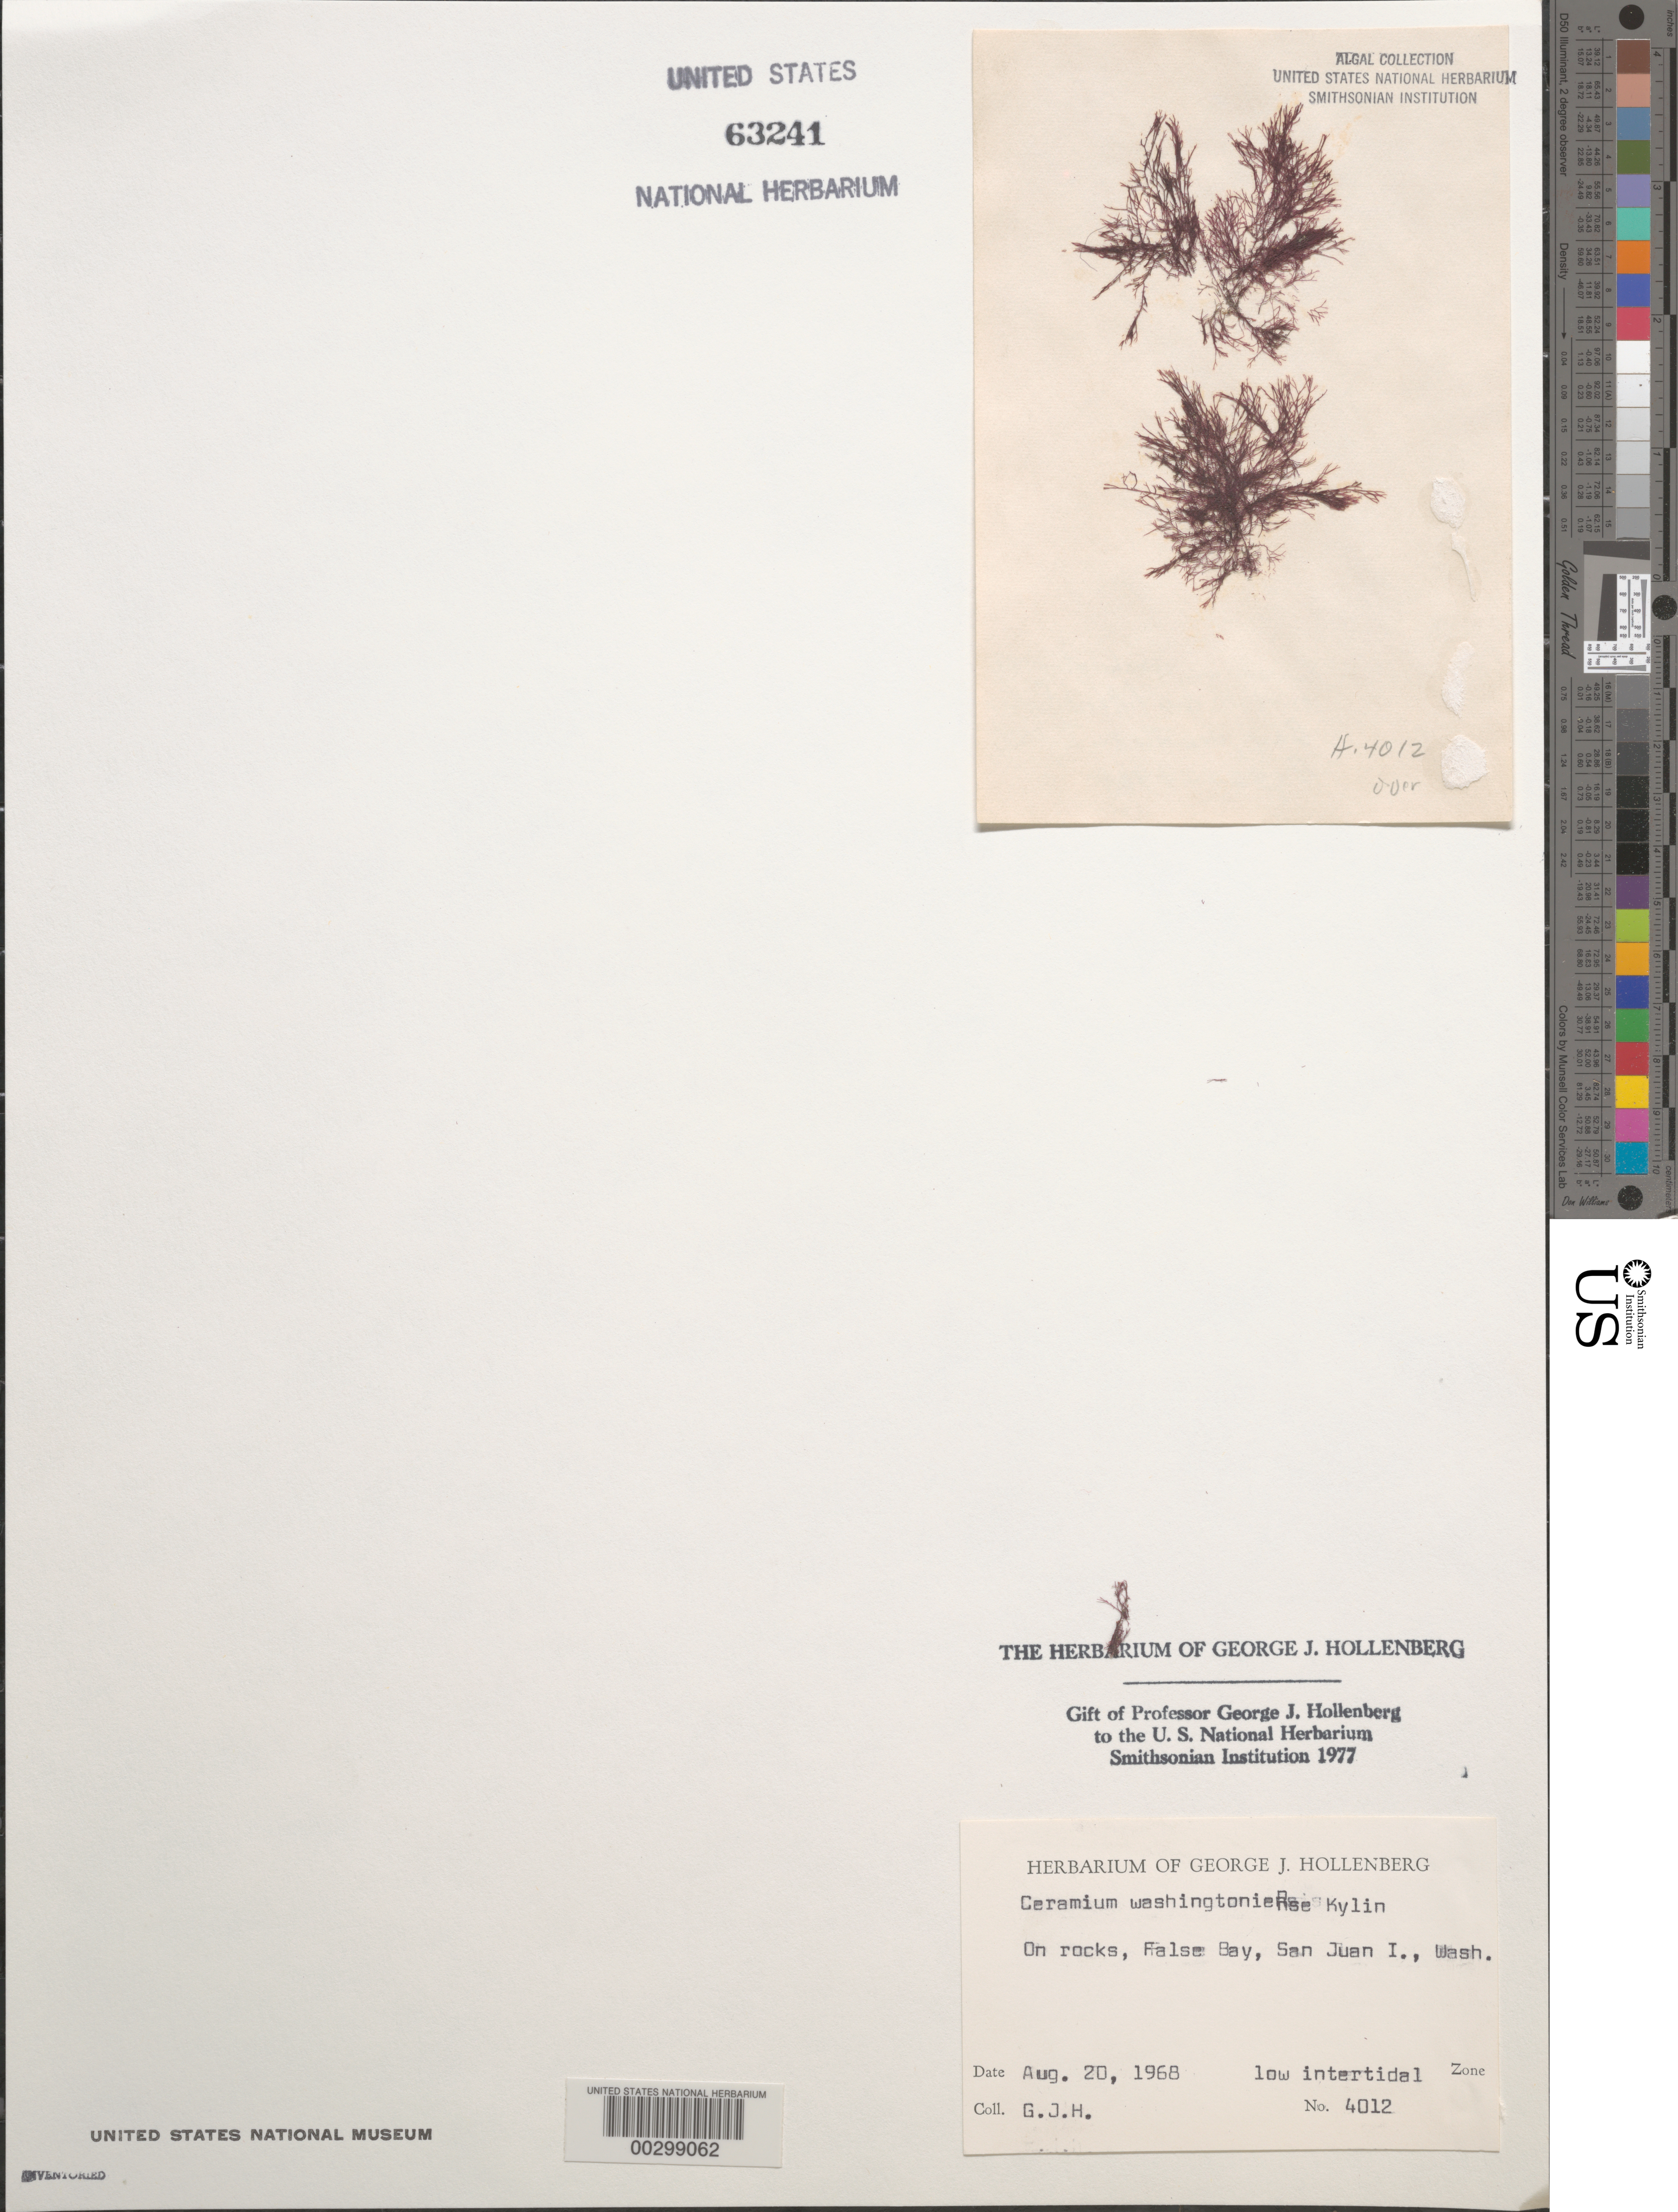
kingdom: Plantae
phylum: Rhodophyta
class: Florideophyceae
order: Ceramiales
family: Ceramiaceae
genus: Ceramium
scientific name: Ceramium pacificum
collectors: G. Hollenberg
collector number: GJH 4012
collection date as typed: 20 Aug 1968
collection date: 1968-08-20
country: United States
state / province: Washington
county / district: San Juan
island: San Juan Island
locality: False Bay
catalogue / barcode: US 63241